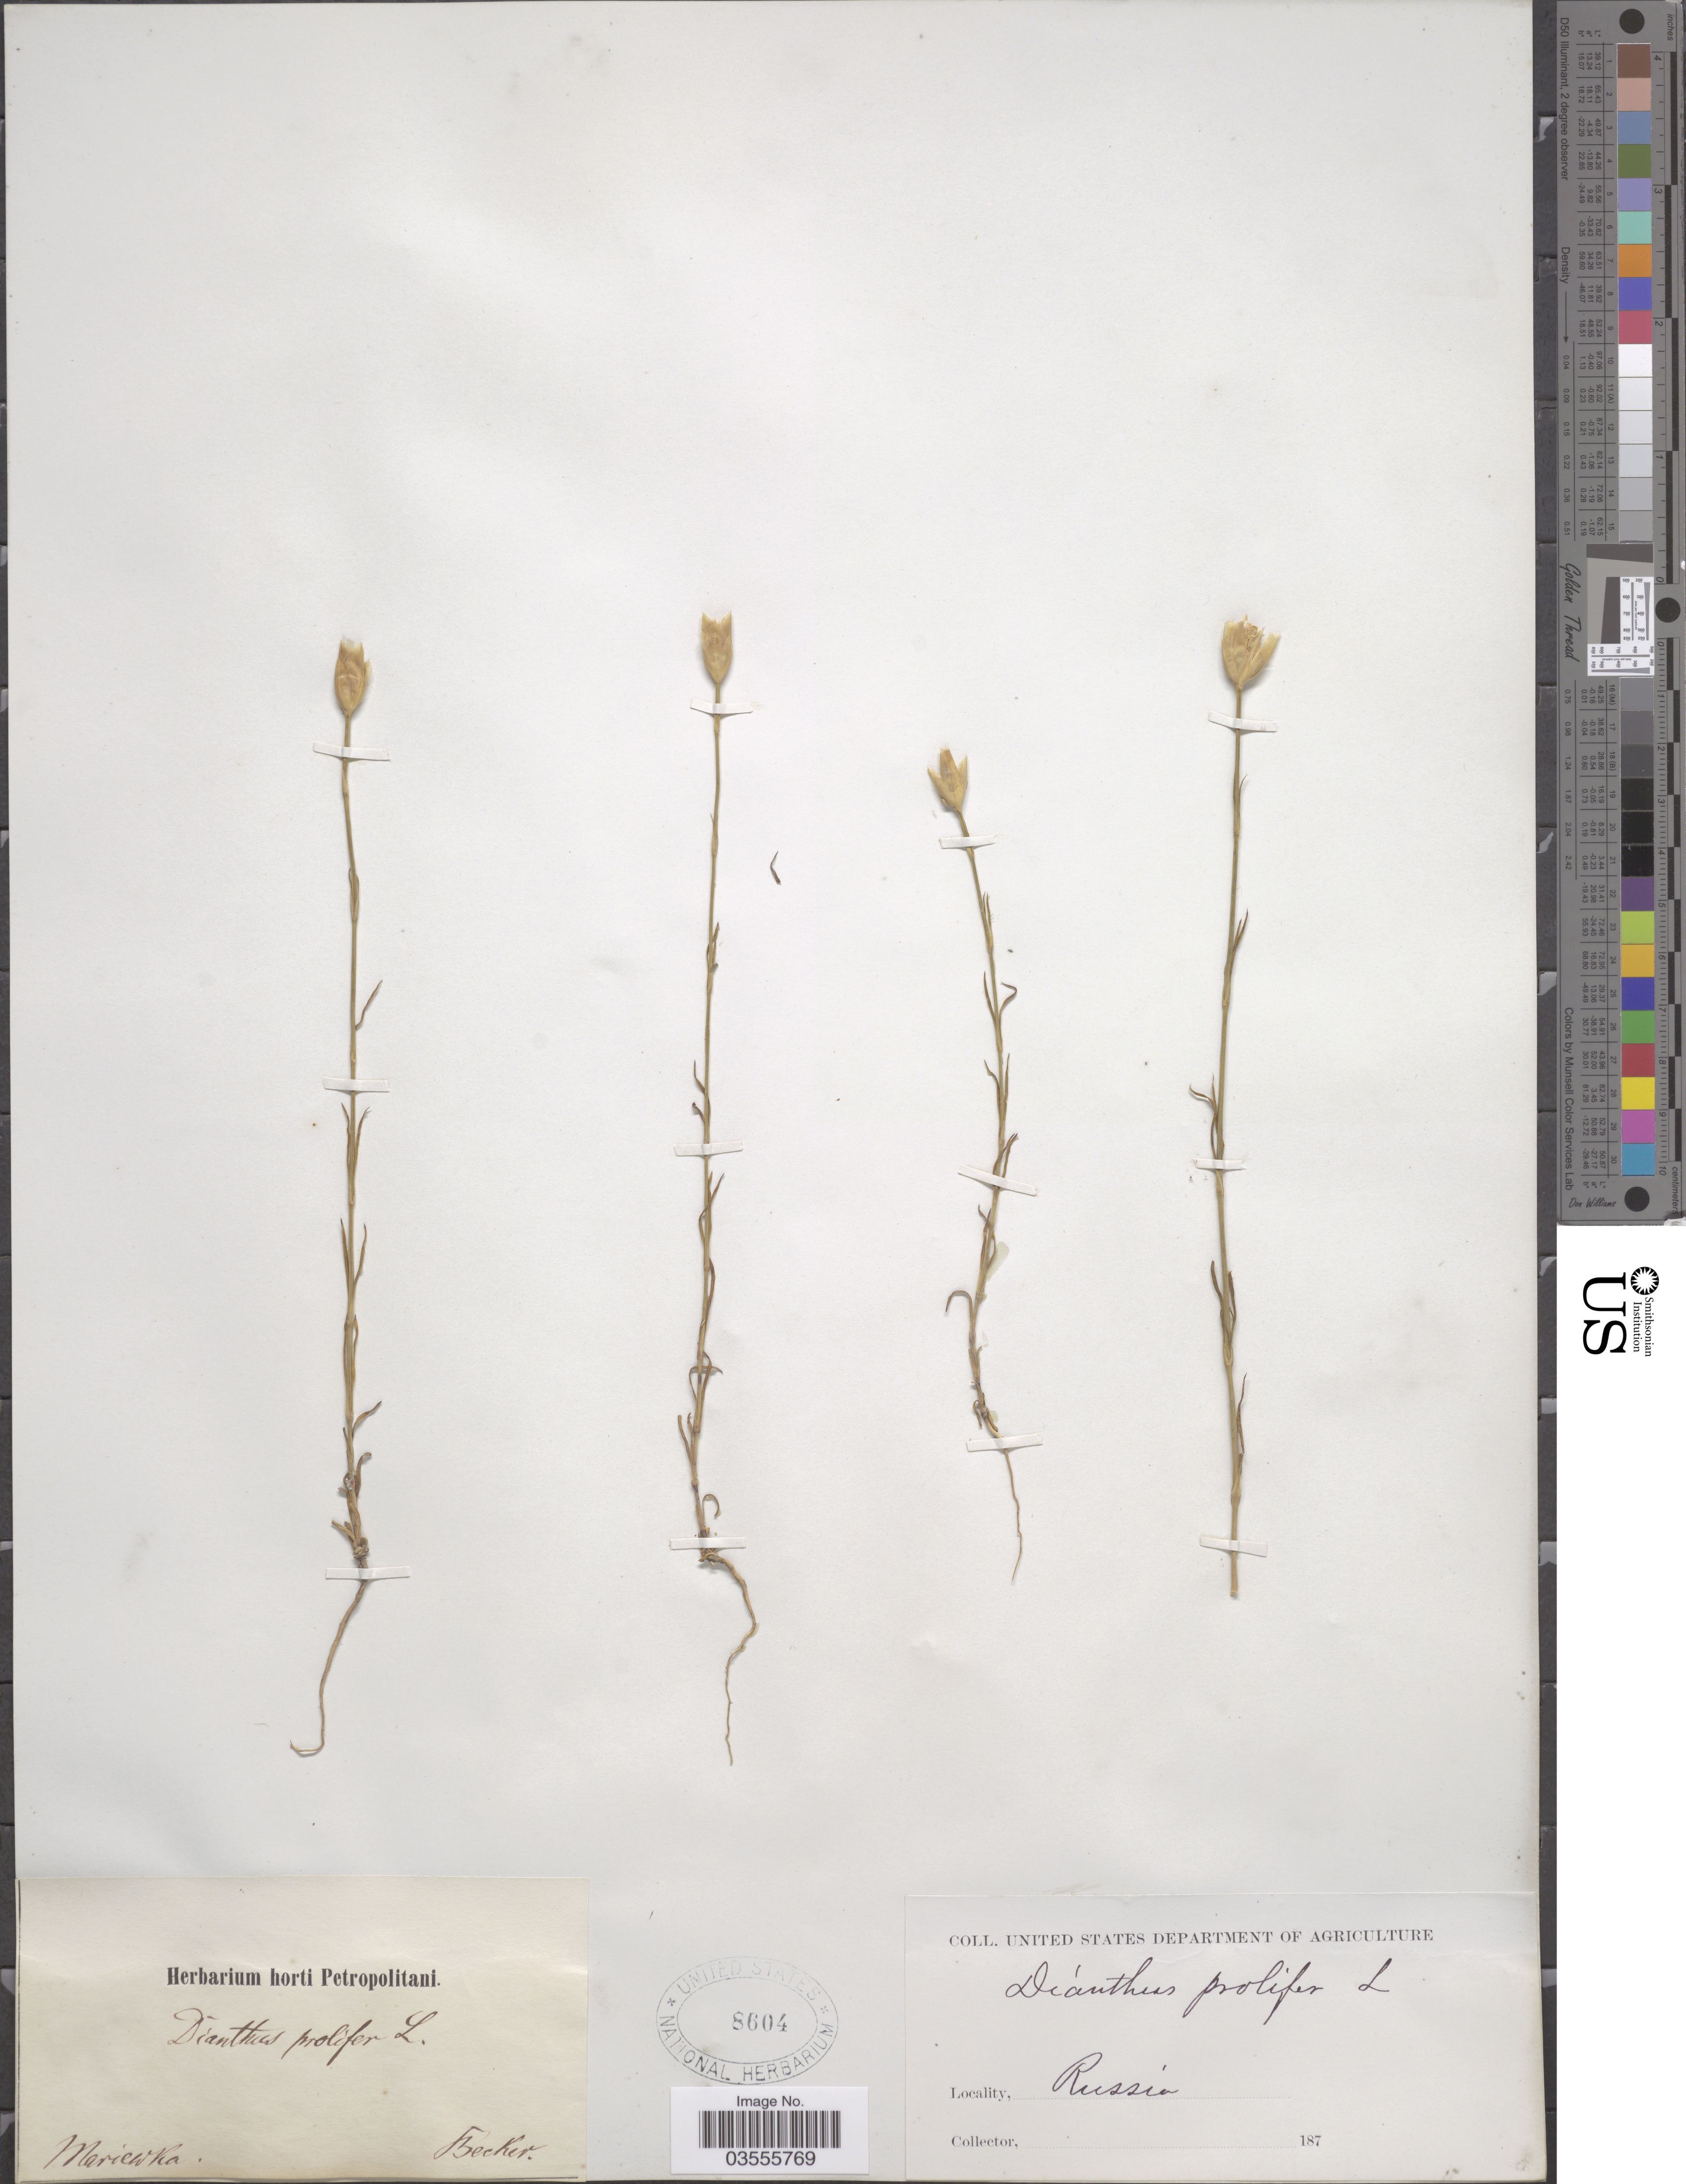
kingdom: Plantae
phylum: Tracheophyta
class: Magnoliopsida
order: Caryophyllales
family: Caryophyllaceae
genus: Petrorhagia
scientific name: Petrorhagia prolifera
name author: (L.) P.W. Ball & Heywood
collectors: -. Becker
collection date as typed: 187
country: Ukraine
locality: Mariewka.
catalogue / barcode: US 8604